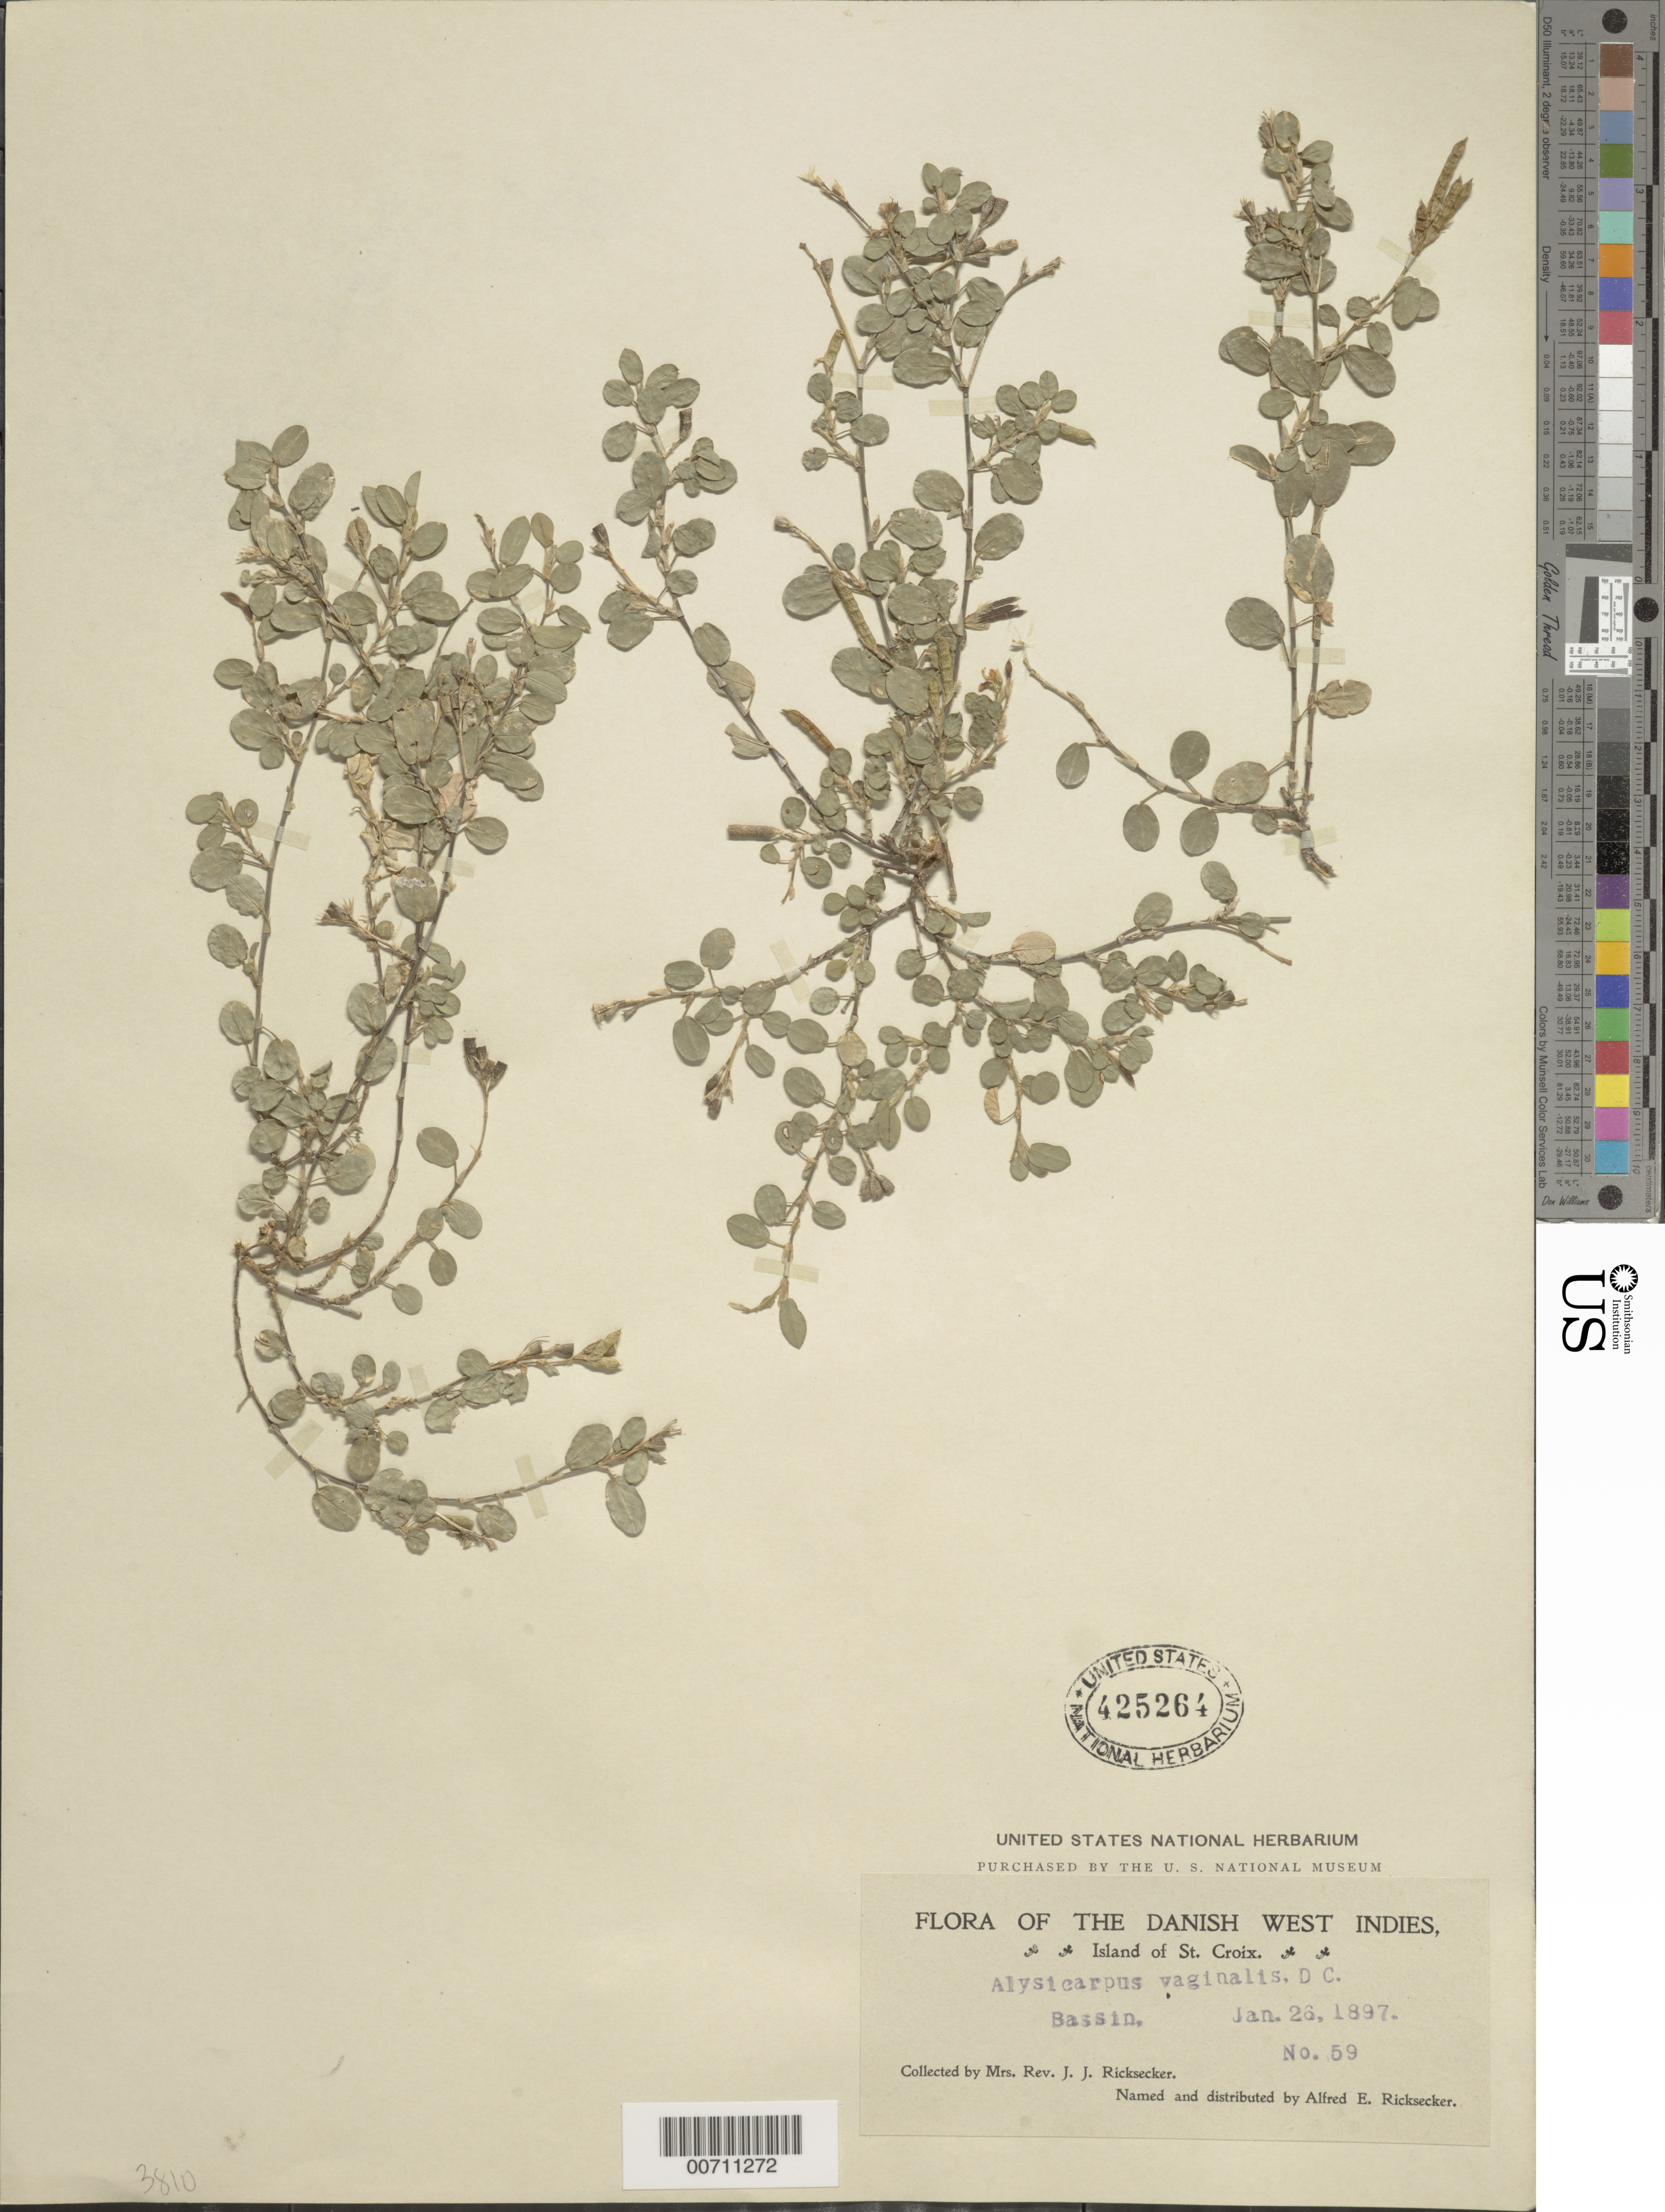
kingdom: Plantae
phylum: Tracheophyta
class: Magnoliopsida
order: Fabales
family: Fabaceae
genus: Alysicarpus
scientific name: Alysicarpus vaginalis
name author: (L.) DC.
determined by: Ricksecker, A. E.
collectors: Mrs. J. J. Ricksecker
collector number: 59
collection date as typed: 26 Jan 1897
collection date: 1897-01-26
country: U.S. Virgin Islands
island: St. Croix Island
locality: Bassin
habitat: Bassin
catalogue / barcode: US 425264